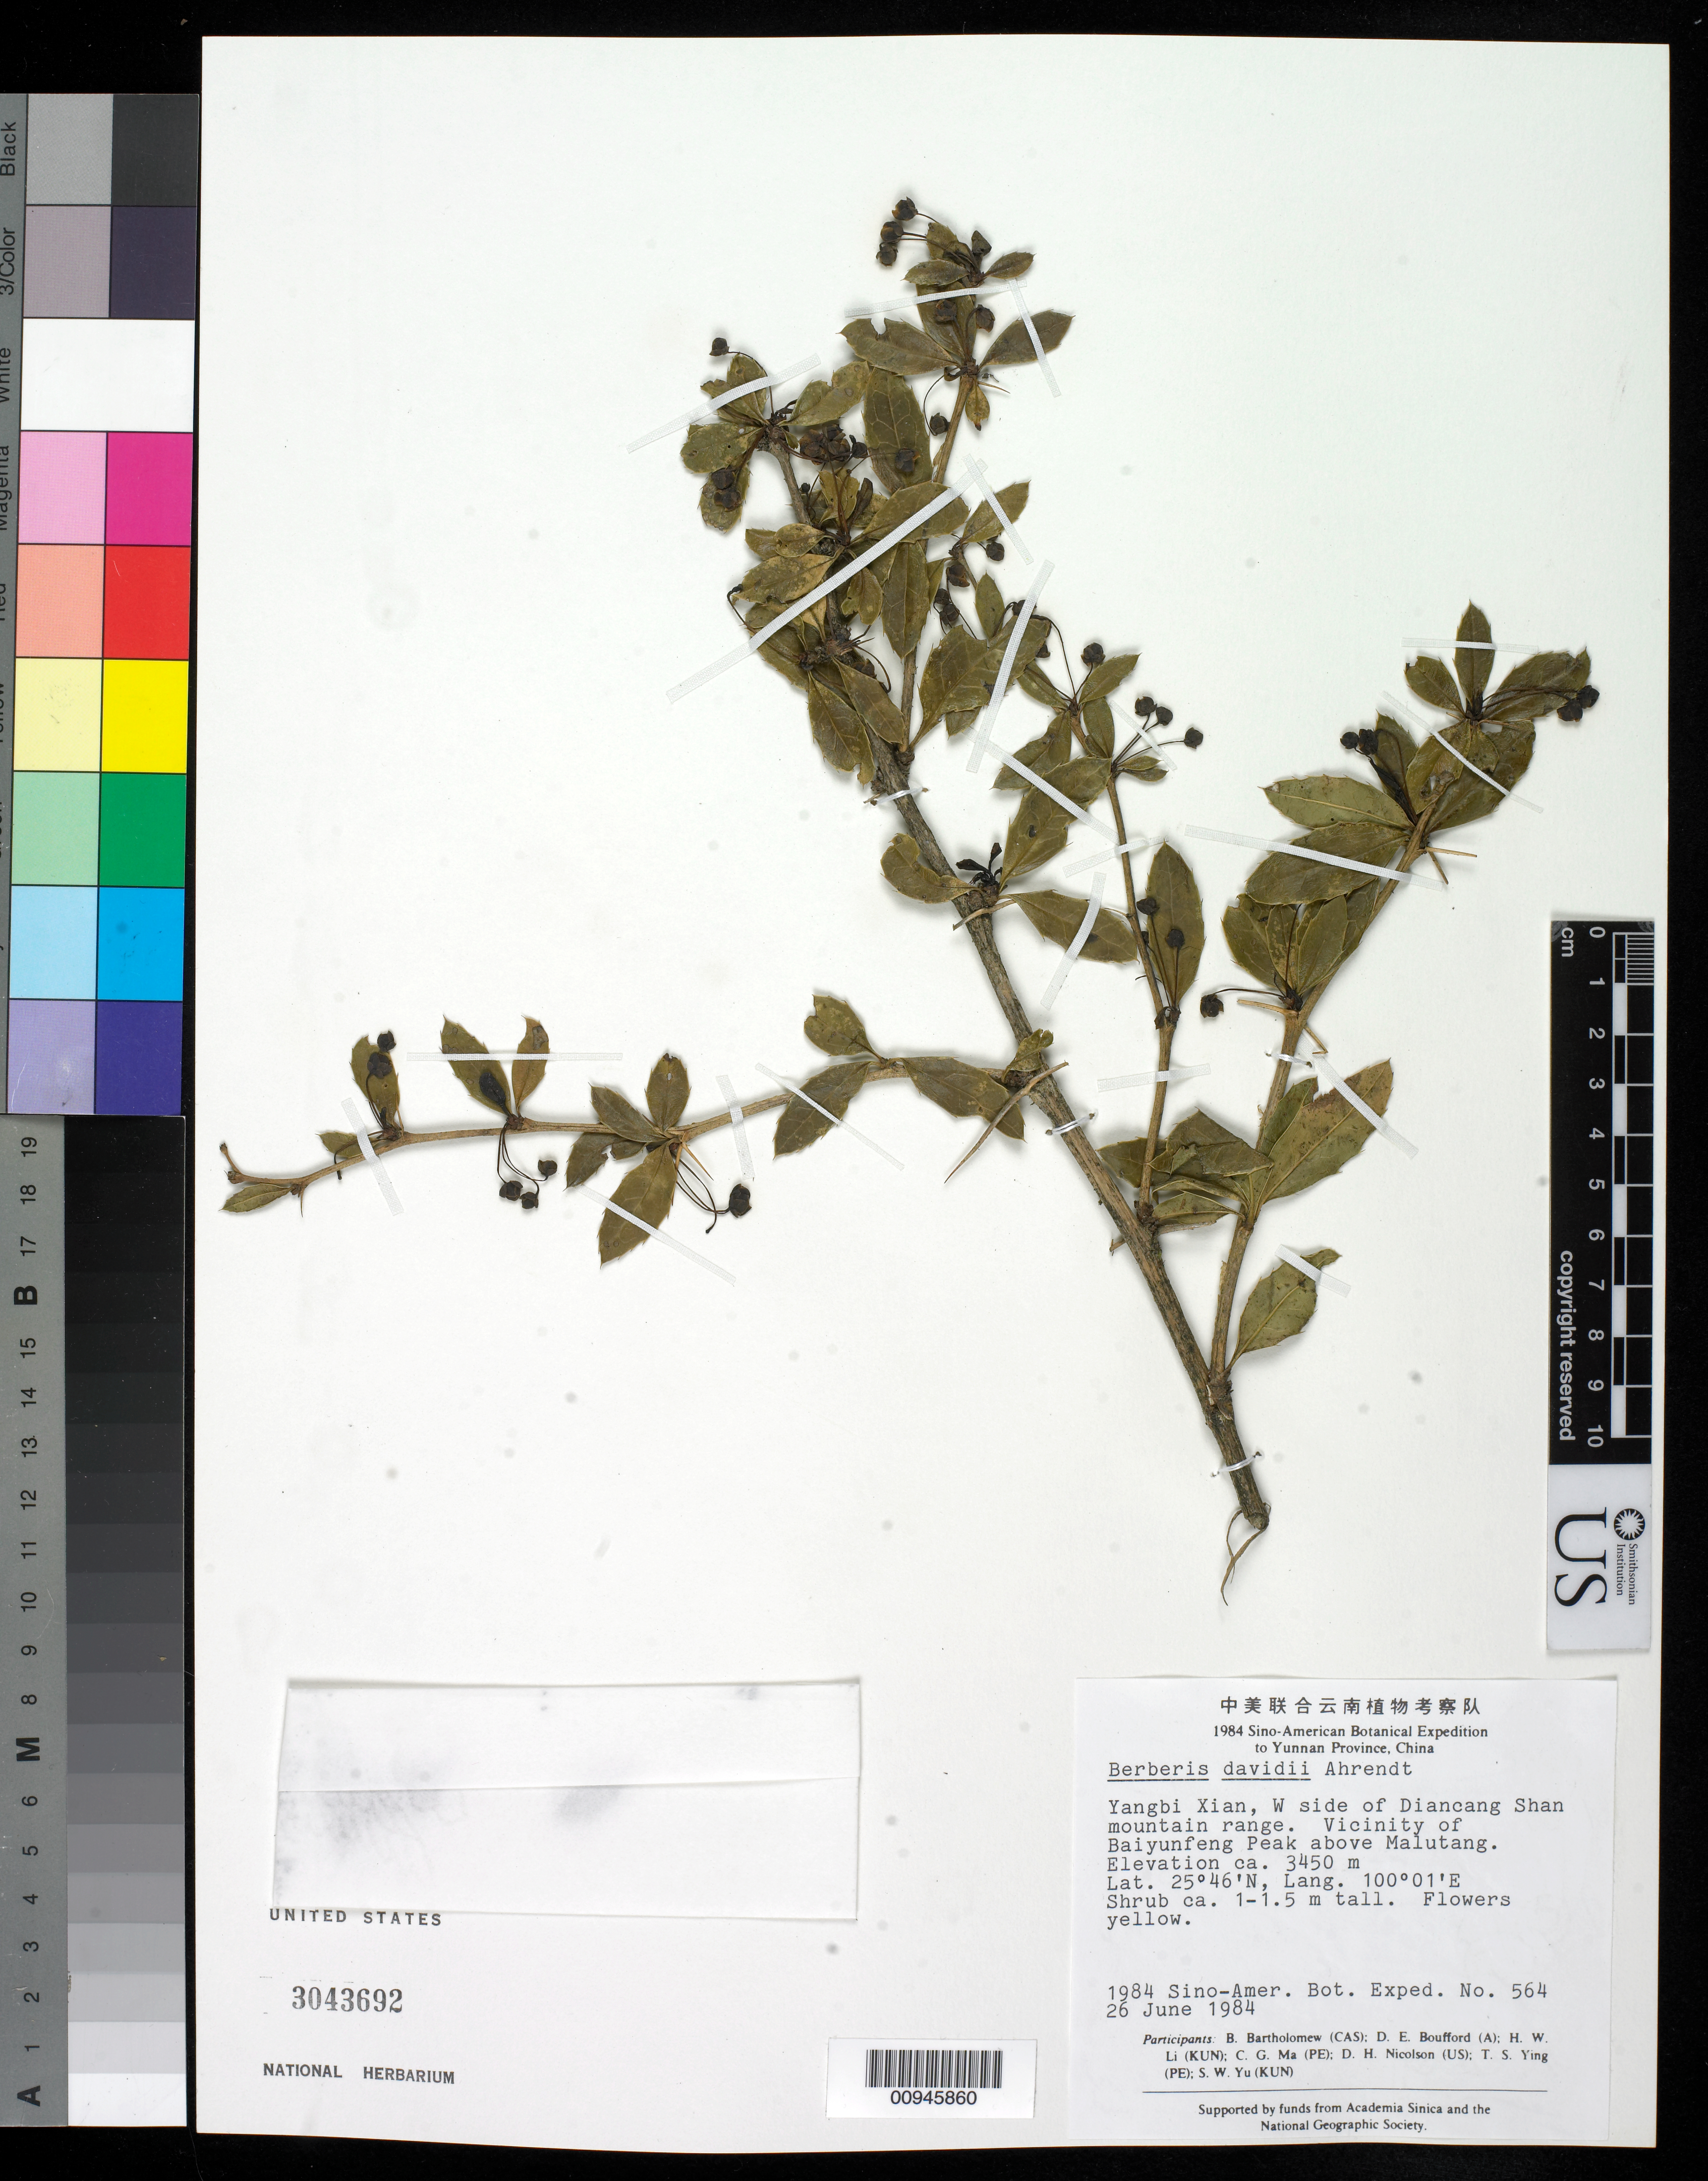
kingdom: Plantae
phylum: Tracheophyta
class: Magnoliopsida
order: Ranunculales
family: Berberidaceae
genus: Berberis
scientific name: Berberis davidii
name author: Ahrendt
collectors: B. M. Bartholomew, D. E. Boufford, H. W. Li, C. Ma, D. H. Nicolson, T. Ying & S. Yu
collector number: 564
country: China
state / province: Yunnan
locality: Yangbi Xian, W side of Diancang Shan Mountain range, Baiyunfeng Peak above Malutang.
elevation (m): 3450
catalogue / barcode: US 3043692